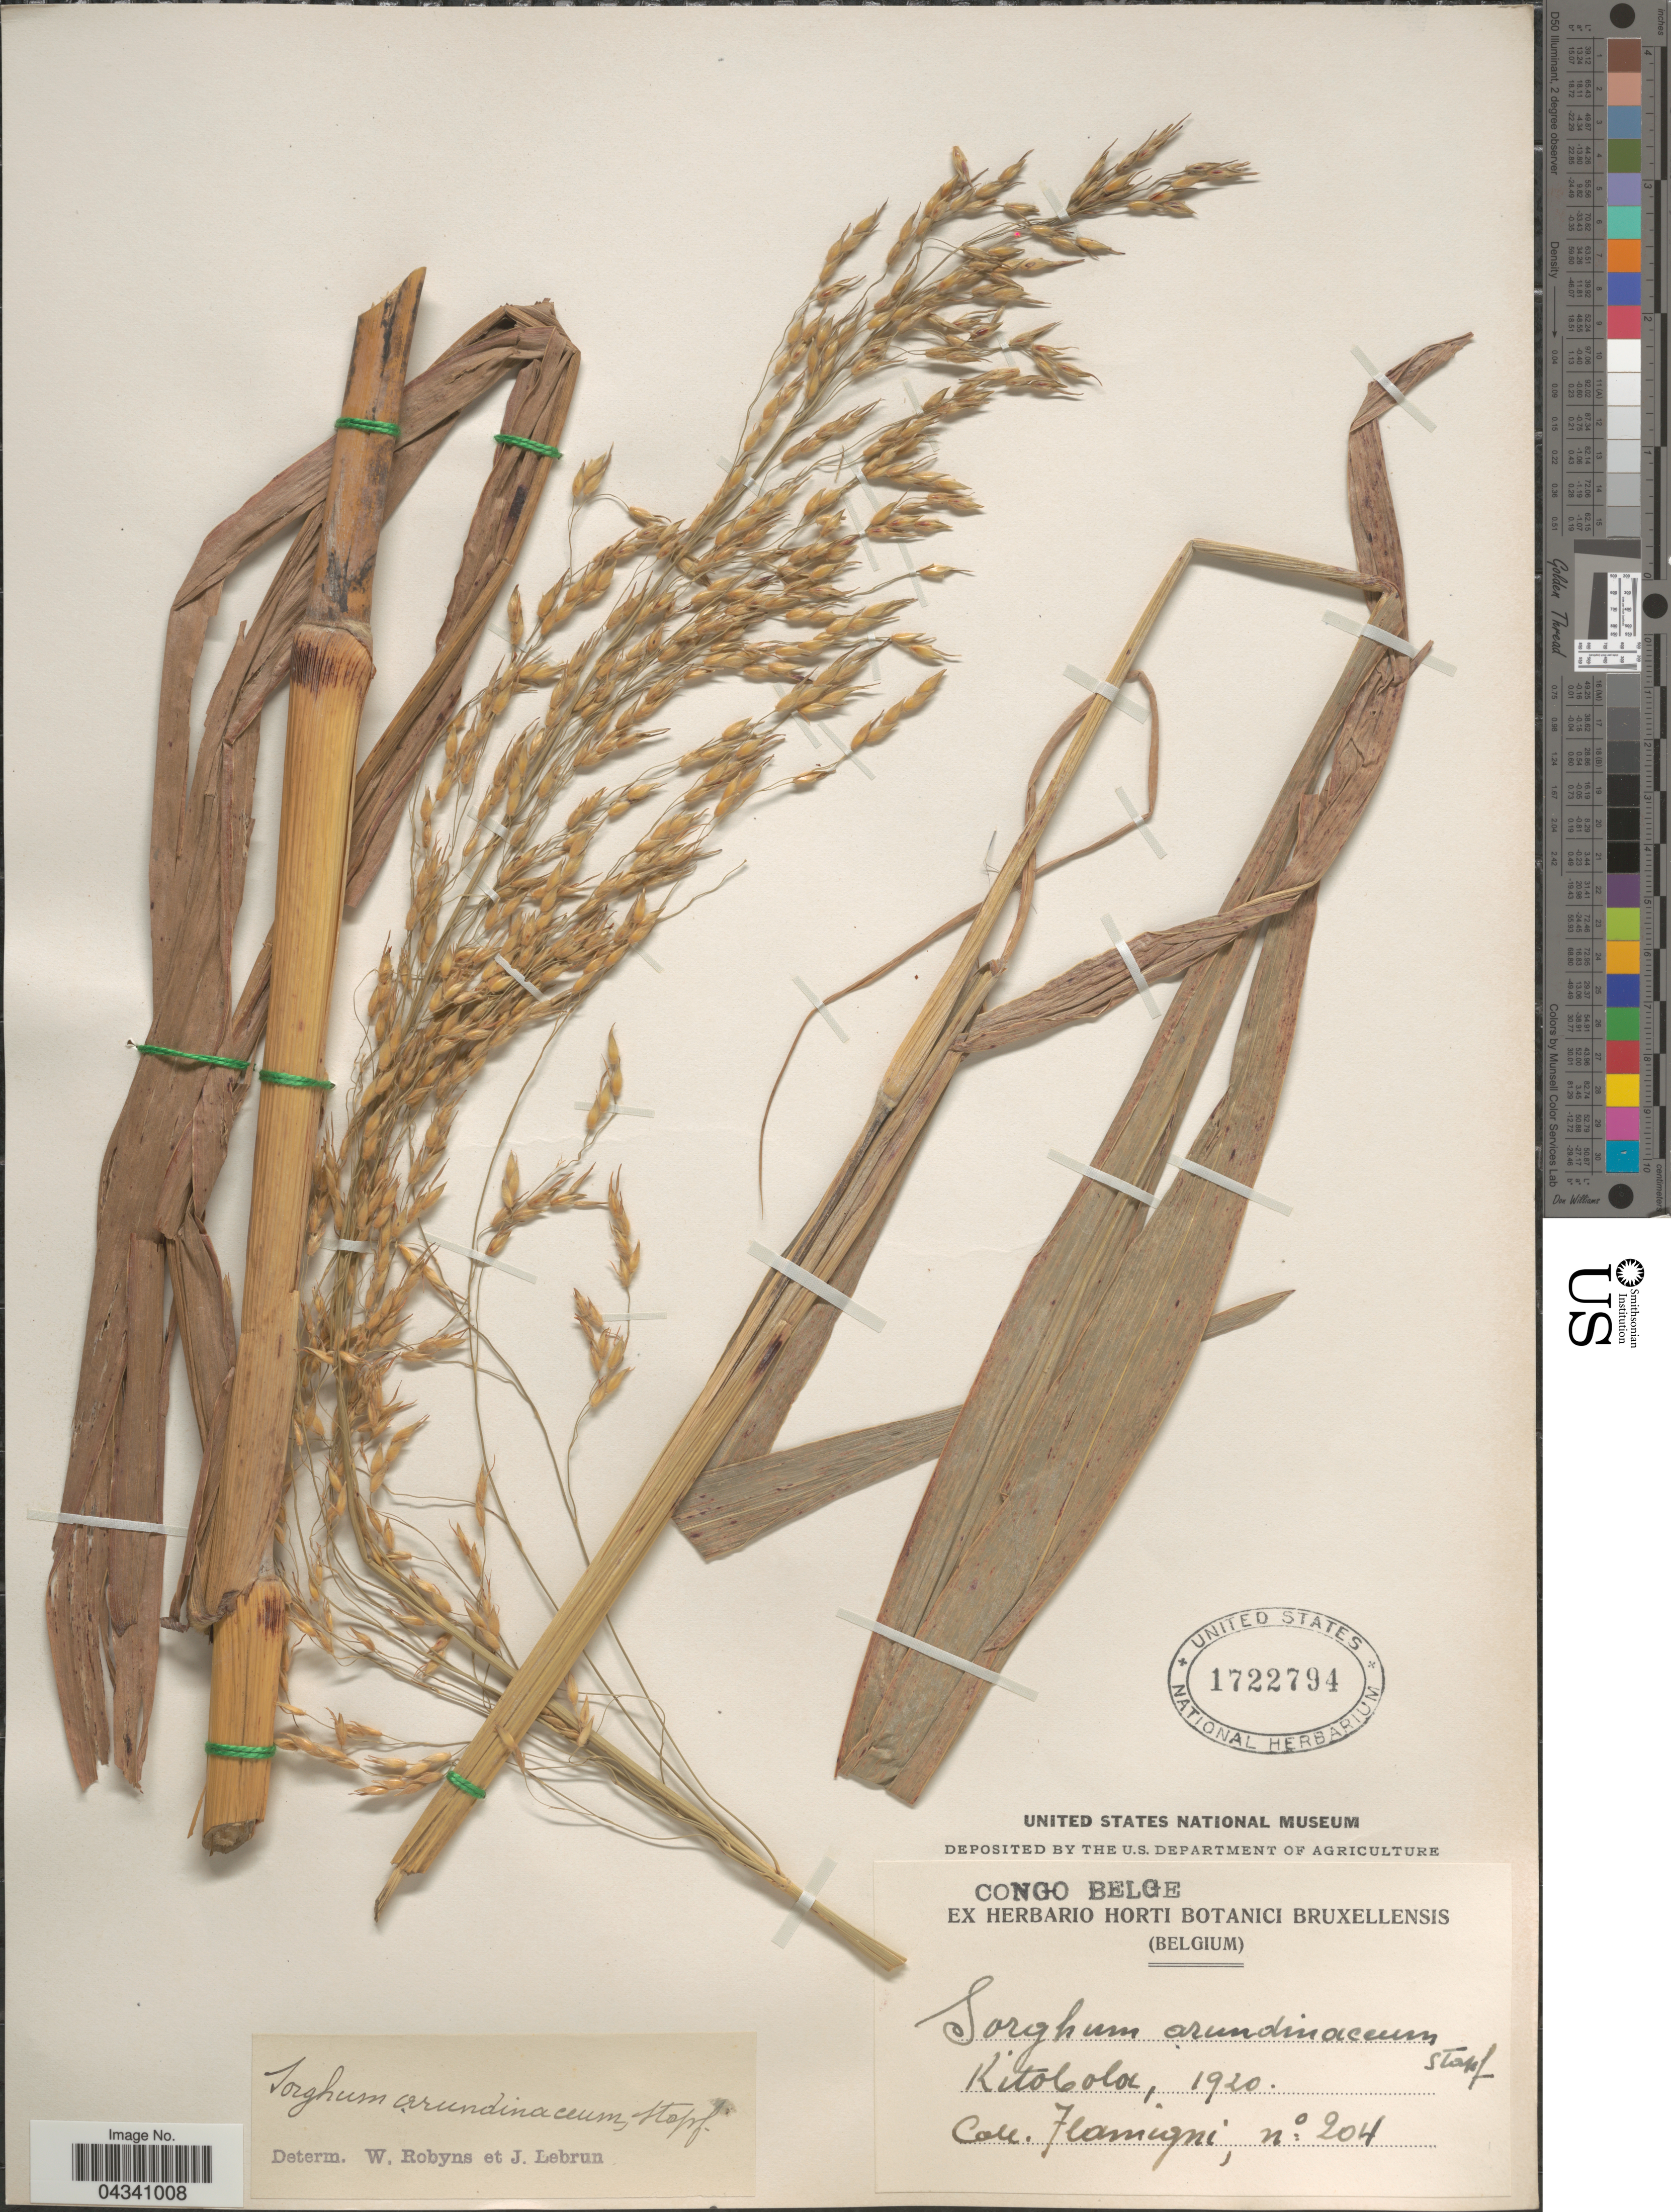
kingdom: Plantae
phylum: Tracheophyta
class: Liliopsida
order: Poales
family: Poaceae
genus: Sorghum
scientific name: Sorghum arundinaceum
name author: (Desv.) Stapf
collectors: Flamigni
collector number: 204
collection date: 1920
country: Congo, Democratic Republic of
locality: Congo Belge. Kitobola.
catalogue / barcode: US 1722794